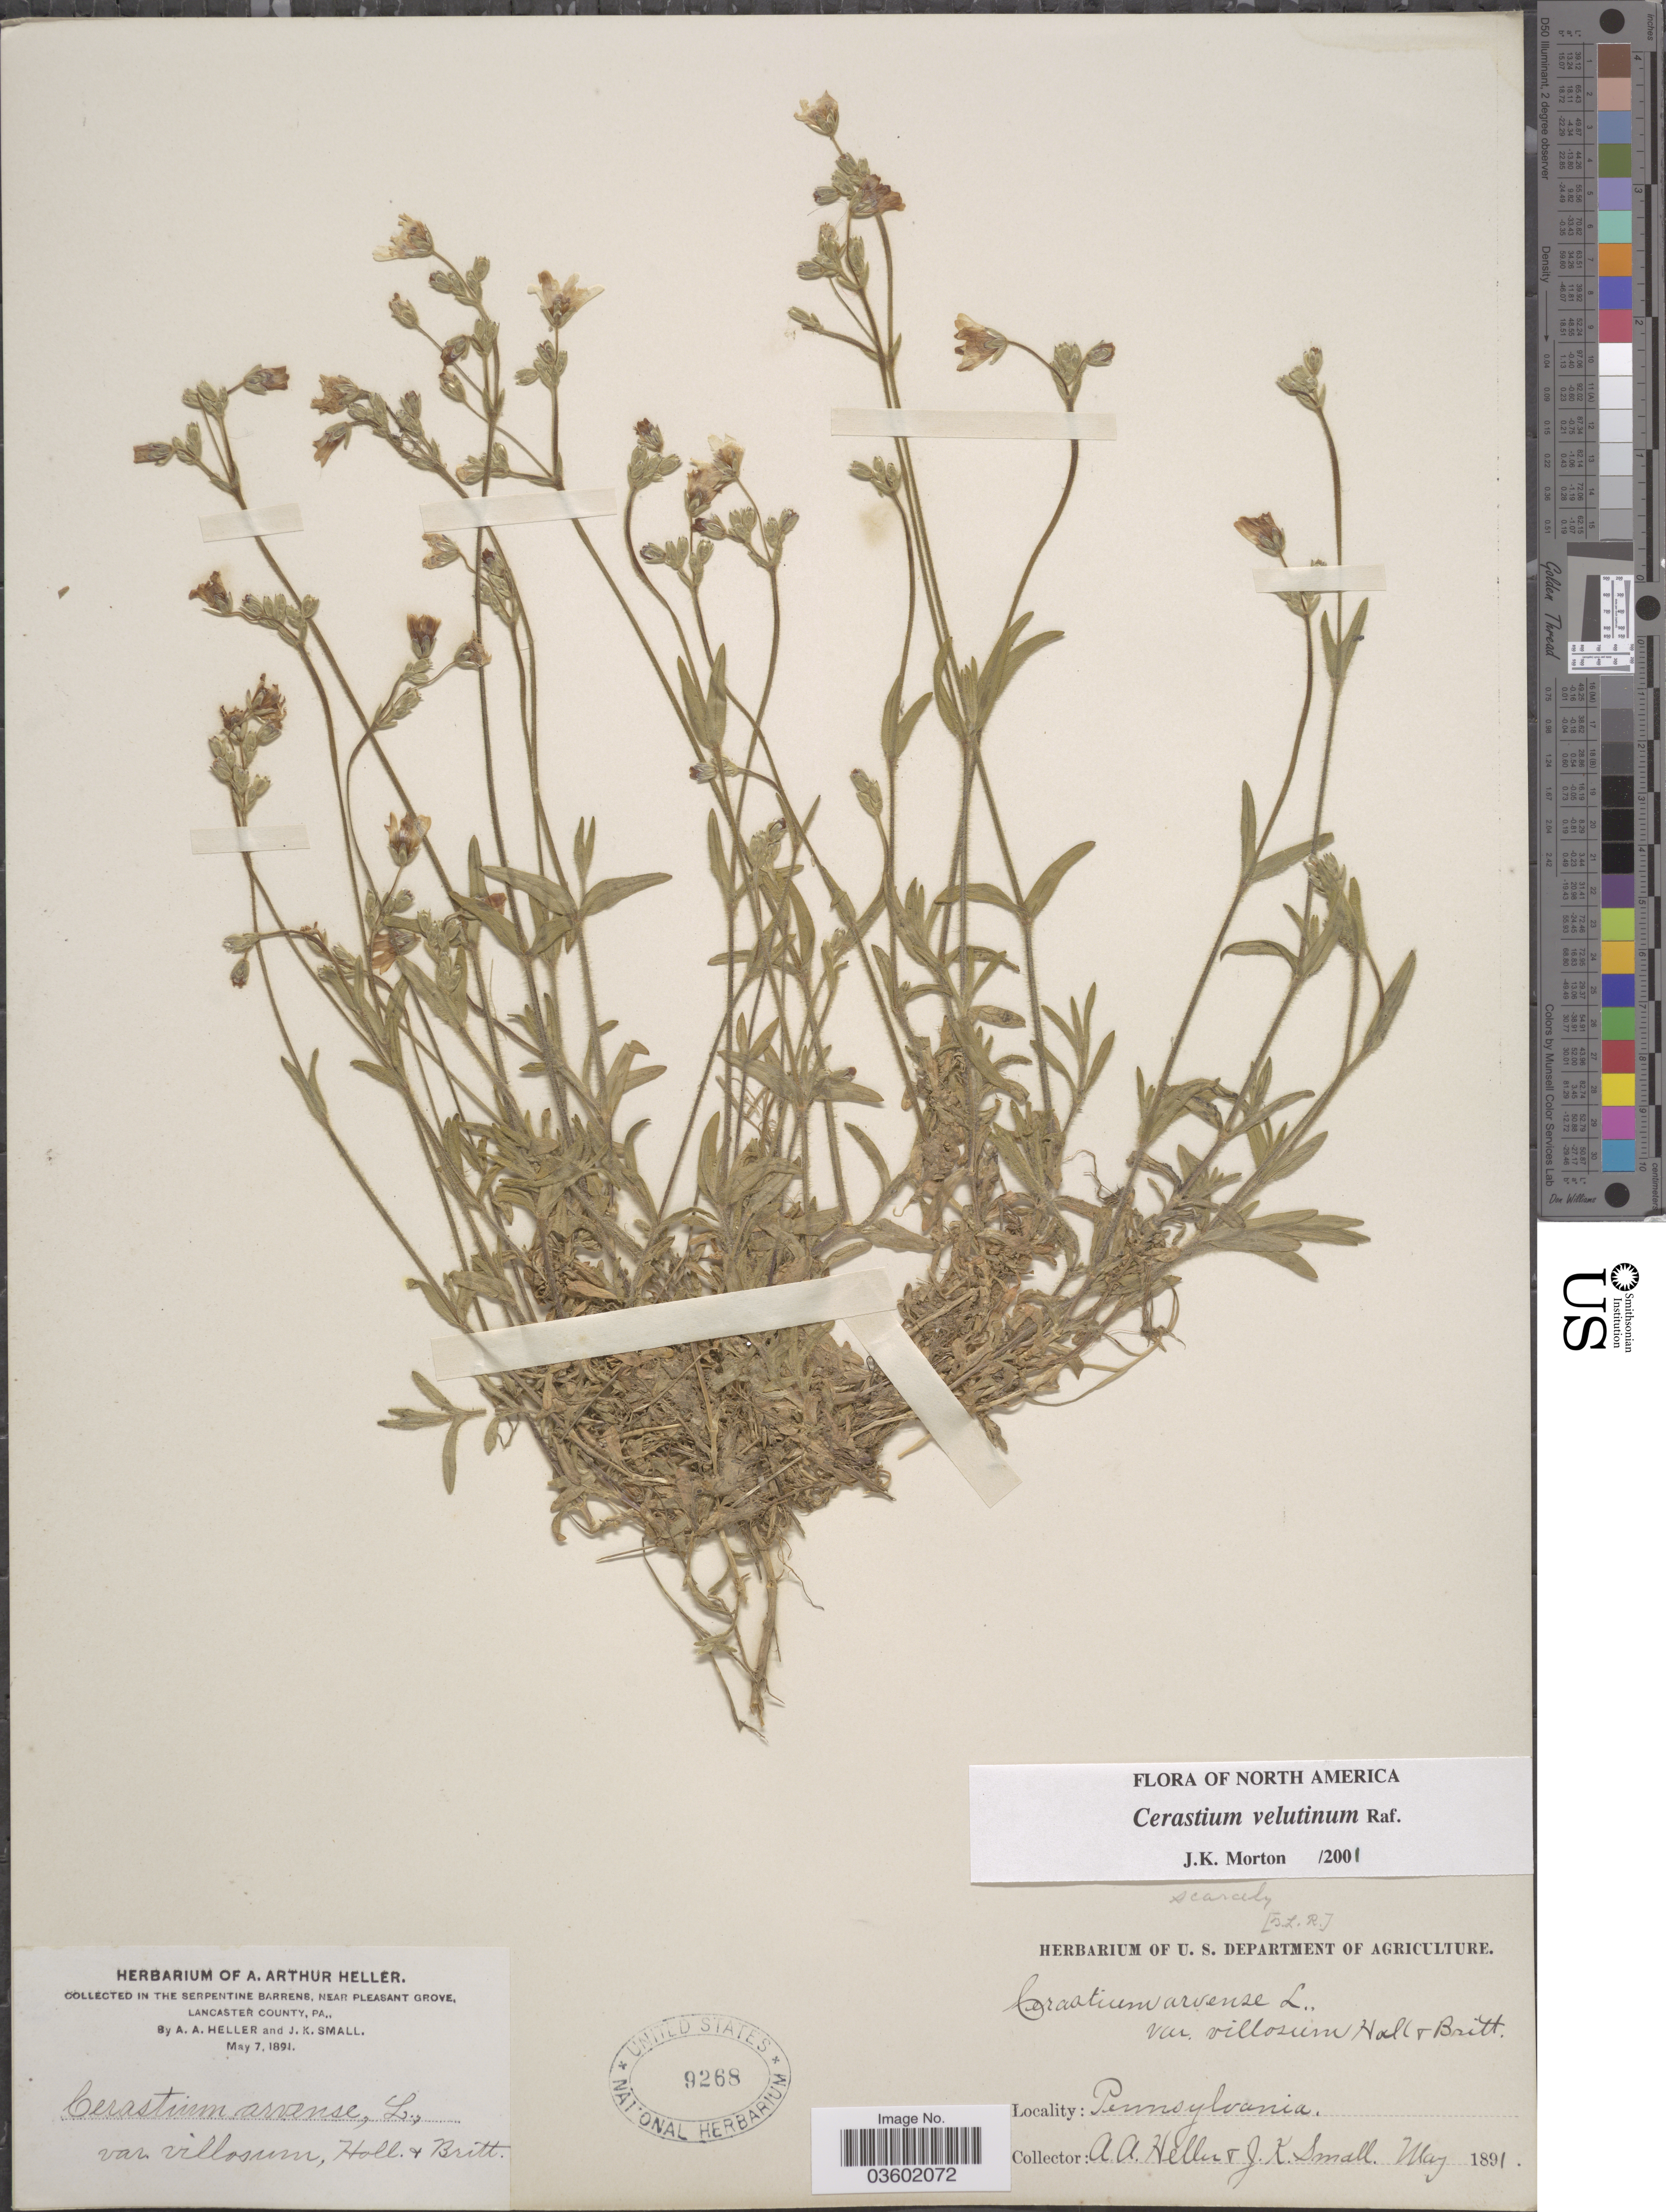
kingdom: Plantae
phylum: Tracheophyta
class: Magnoliopsida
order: Caryophyllales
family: Caryophyllaceae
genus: Cerastium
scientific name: Cerastium velutinum var. velutinum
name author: Raf.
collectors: A. A. Heller & J. K. Small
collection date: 1891-05-07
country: United States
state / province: Pennsylvania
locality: In the serpentine barrens, near Pleasant Grove, Lancaster County.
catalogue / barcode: US 9268